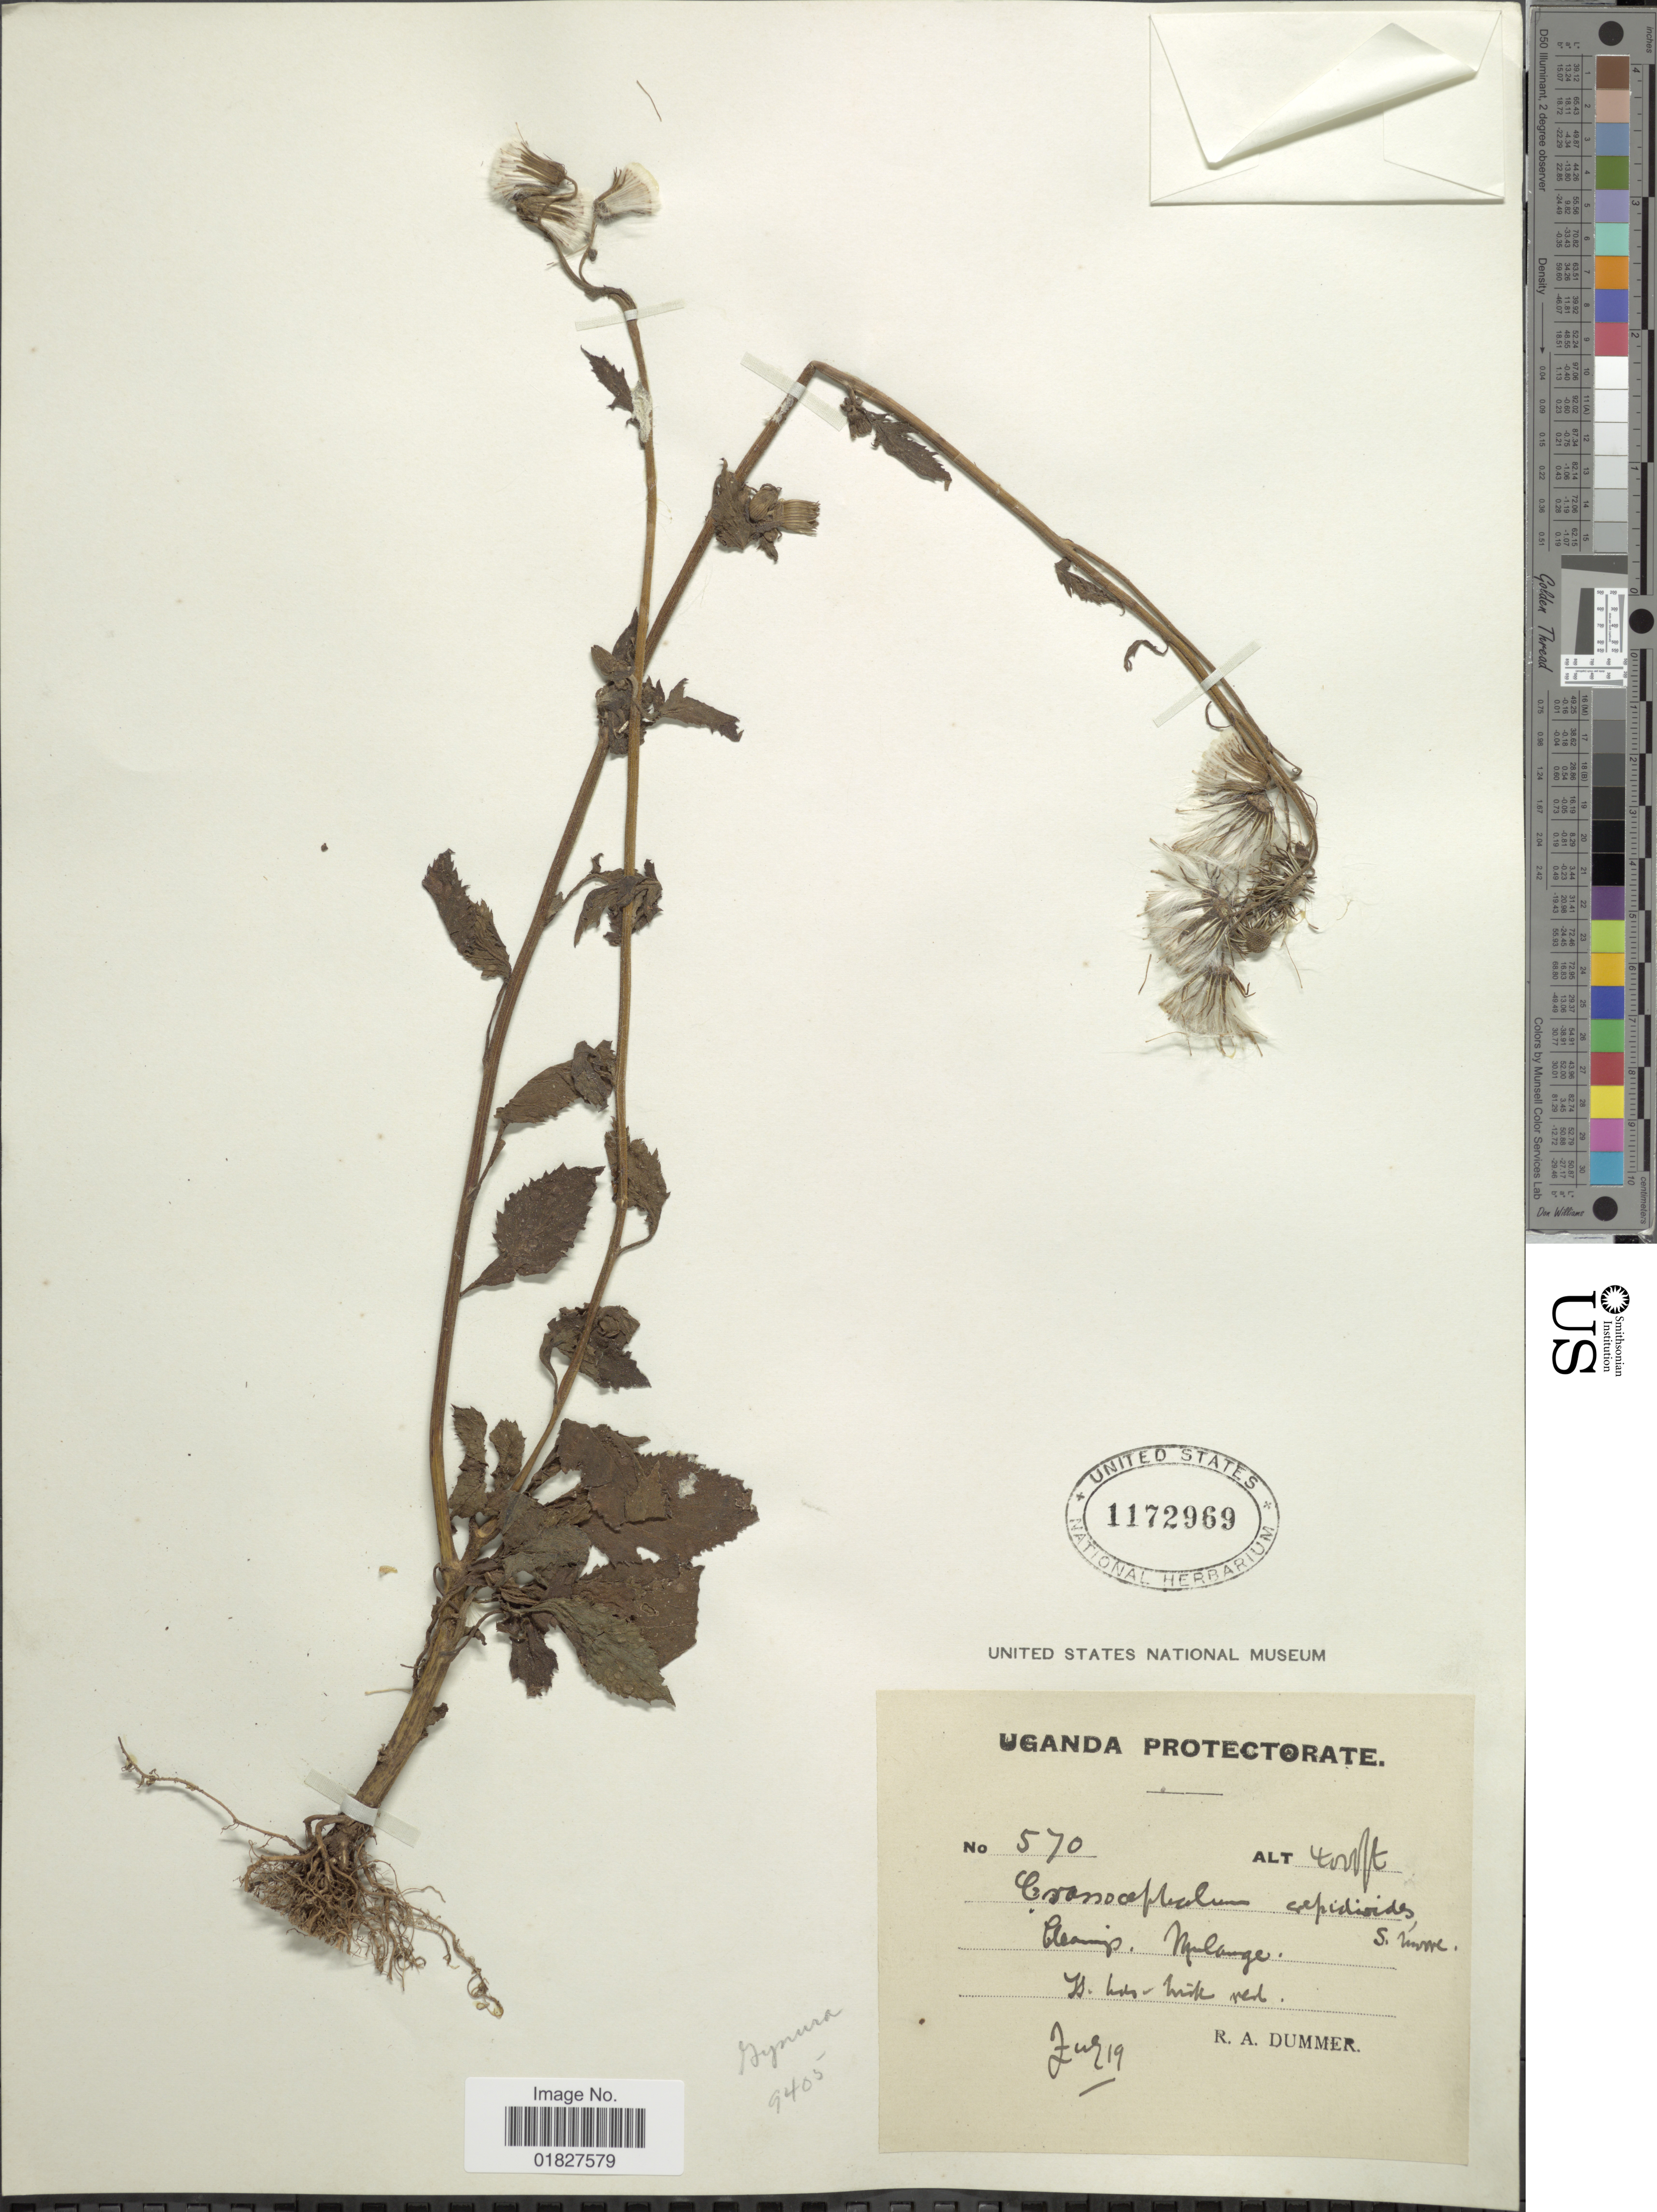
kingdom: Plantae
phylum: Tracheophyta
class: Magnoliopsida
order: Asterales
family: Asteraceae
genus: Crassocephalum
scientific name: Crassocephalum crepidioides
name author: (Benth.) S. Moore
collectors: R. A. Dümmer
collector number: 570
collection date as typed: Transcribed d/m/y: /7/19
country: Uganda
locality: Uganda Protectorate, Mulange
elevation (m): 1219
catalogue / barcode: US 1172969